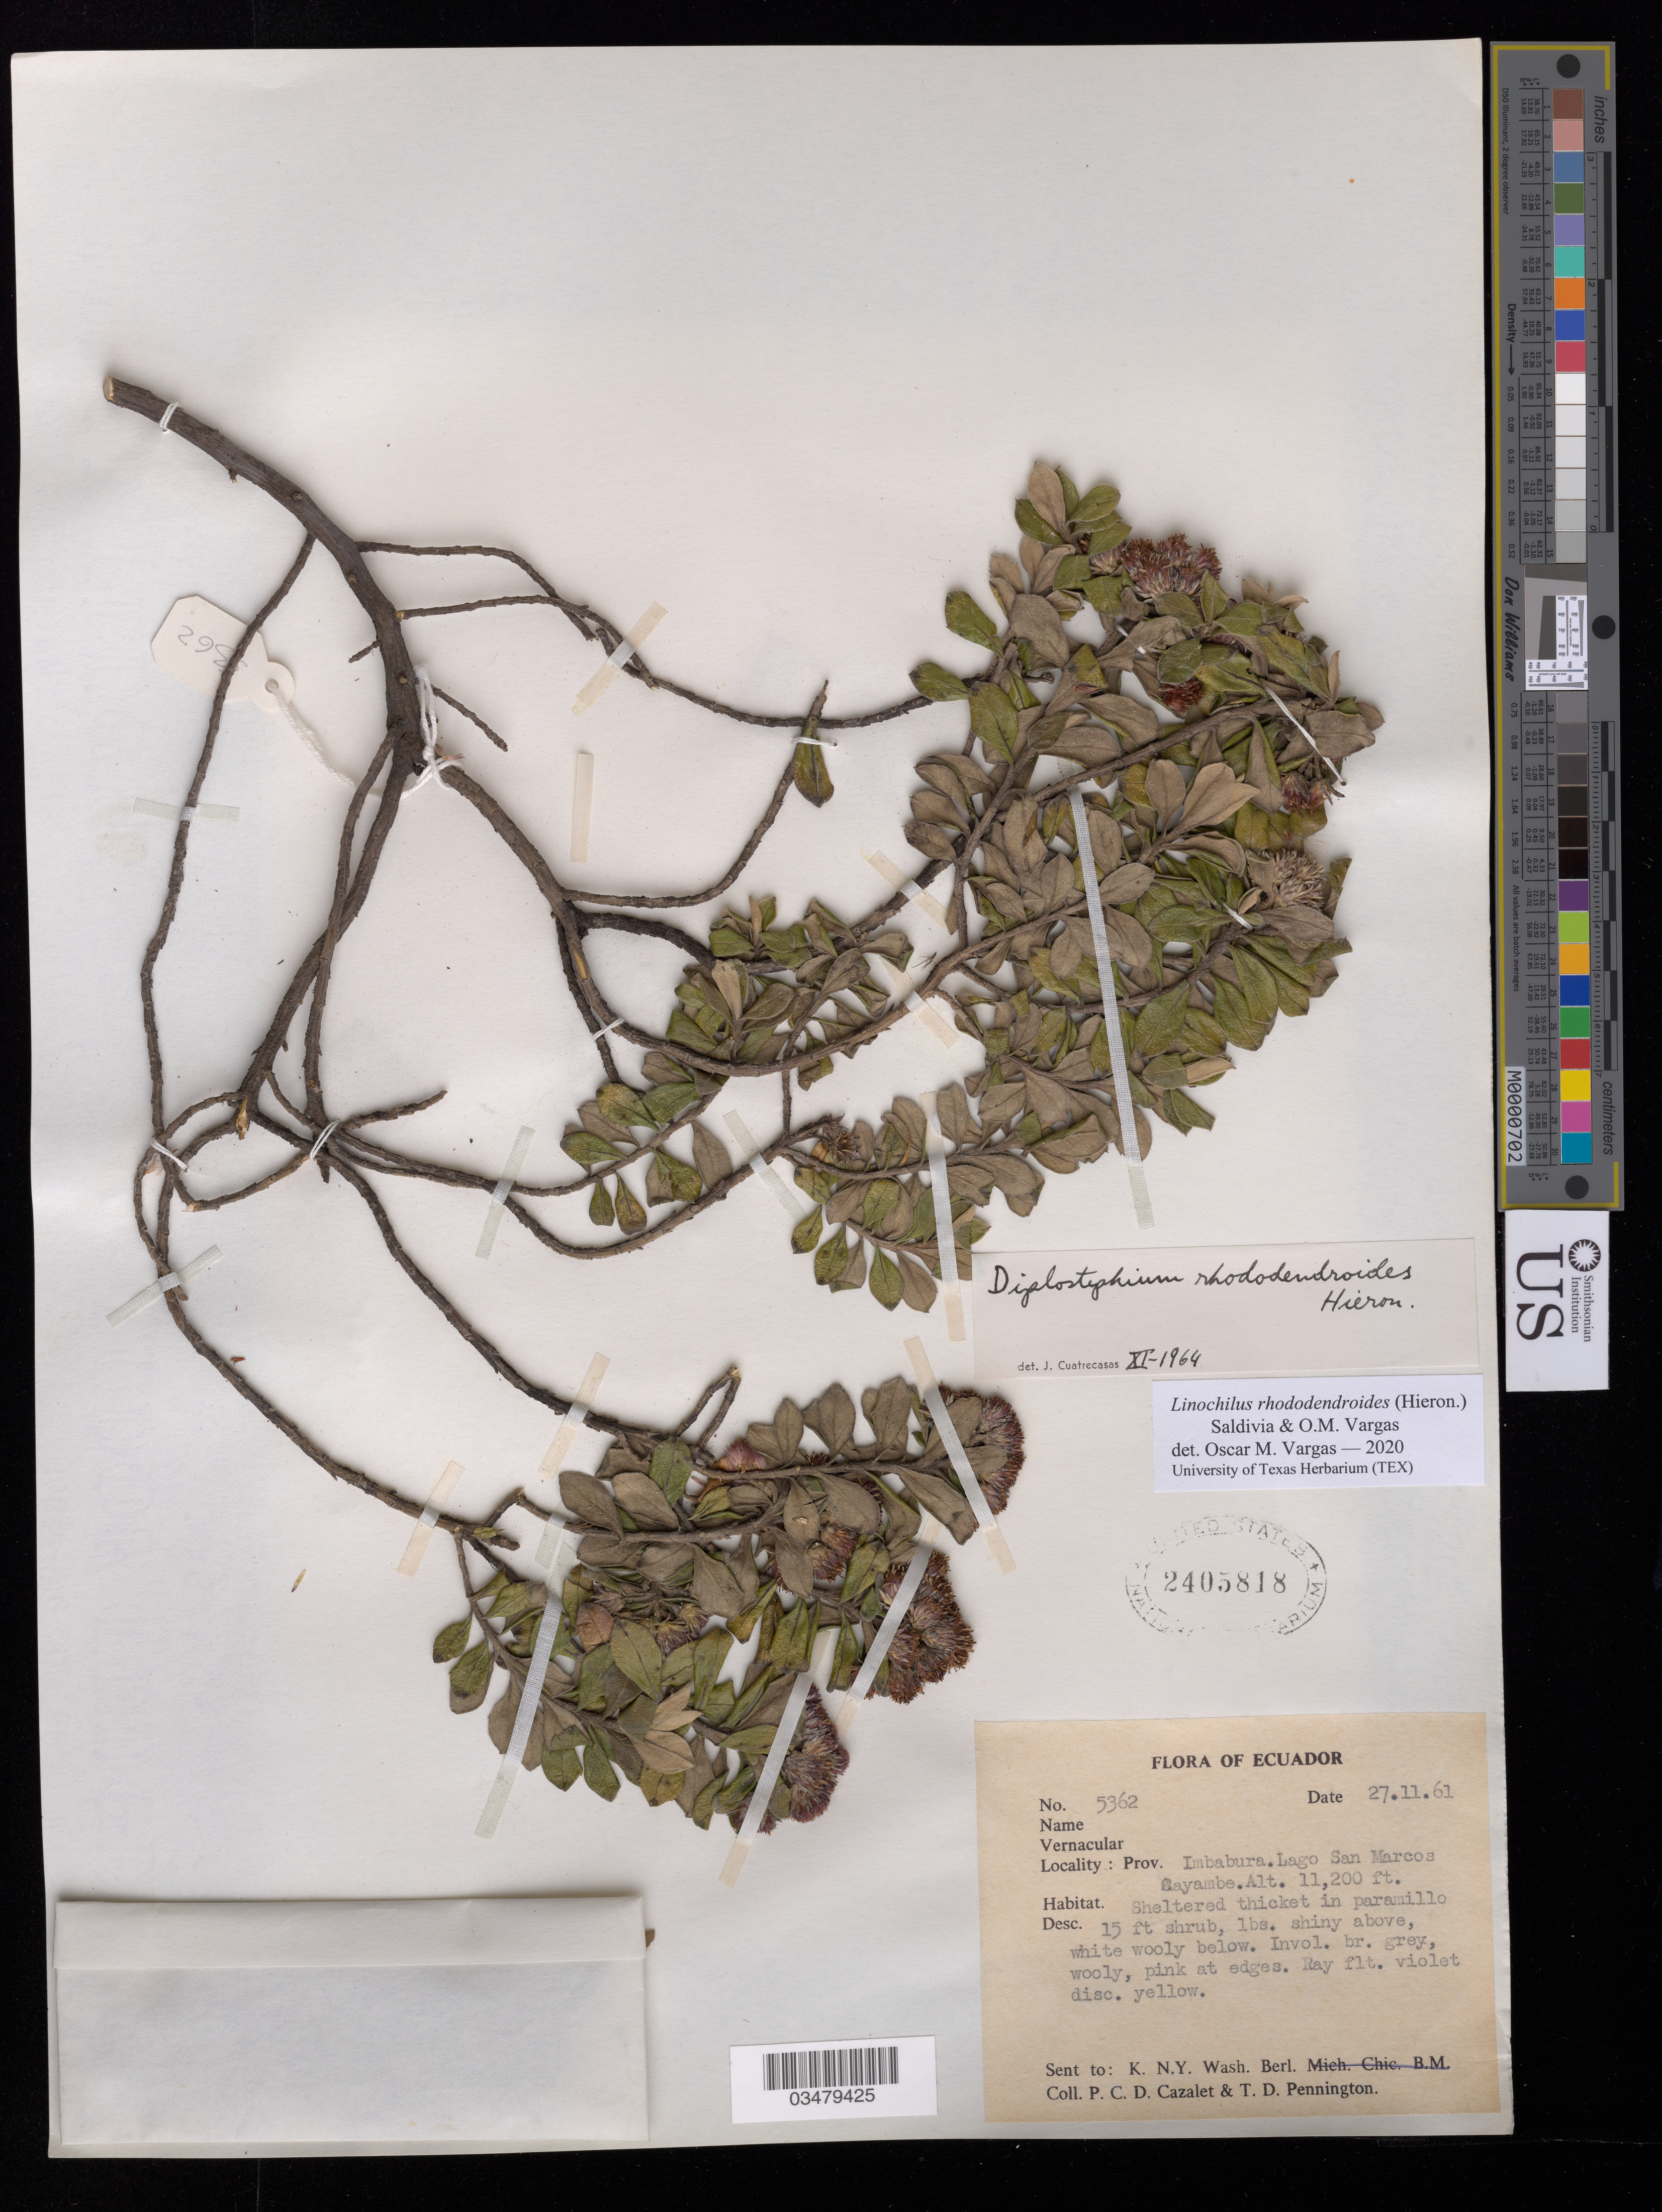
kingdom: Plantae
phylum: Tracheophyta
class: Magnoliopsida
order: Asterales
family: Asteraceae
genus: Linochilus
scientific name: Linochilus rhododendroides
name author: (Hieron.) Saldivia & O.M. Vargas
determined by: Vargas, Oscar M.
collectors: P. Cazalet & T. D. Pennington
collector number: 5362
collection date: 1961-11-27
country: Ecuador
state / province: Imbabura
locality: Logo San Marco Cayambe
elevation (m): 3414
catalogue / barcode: US 2405818